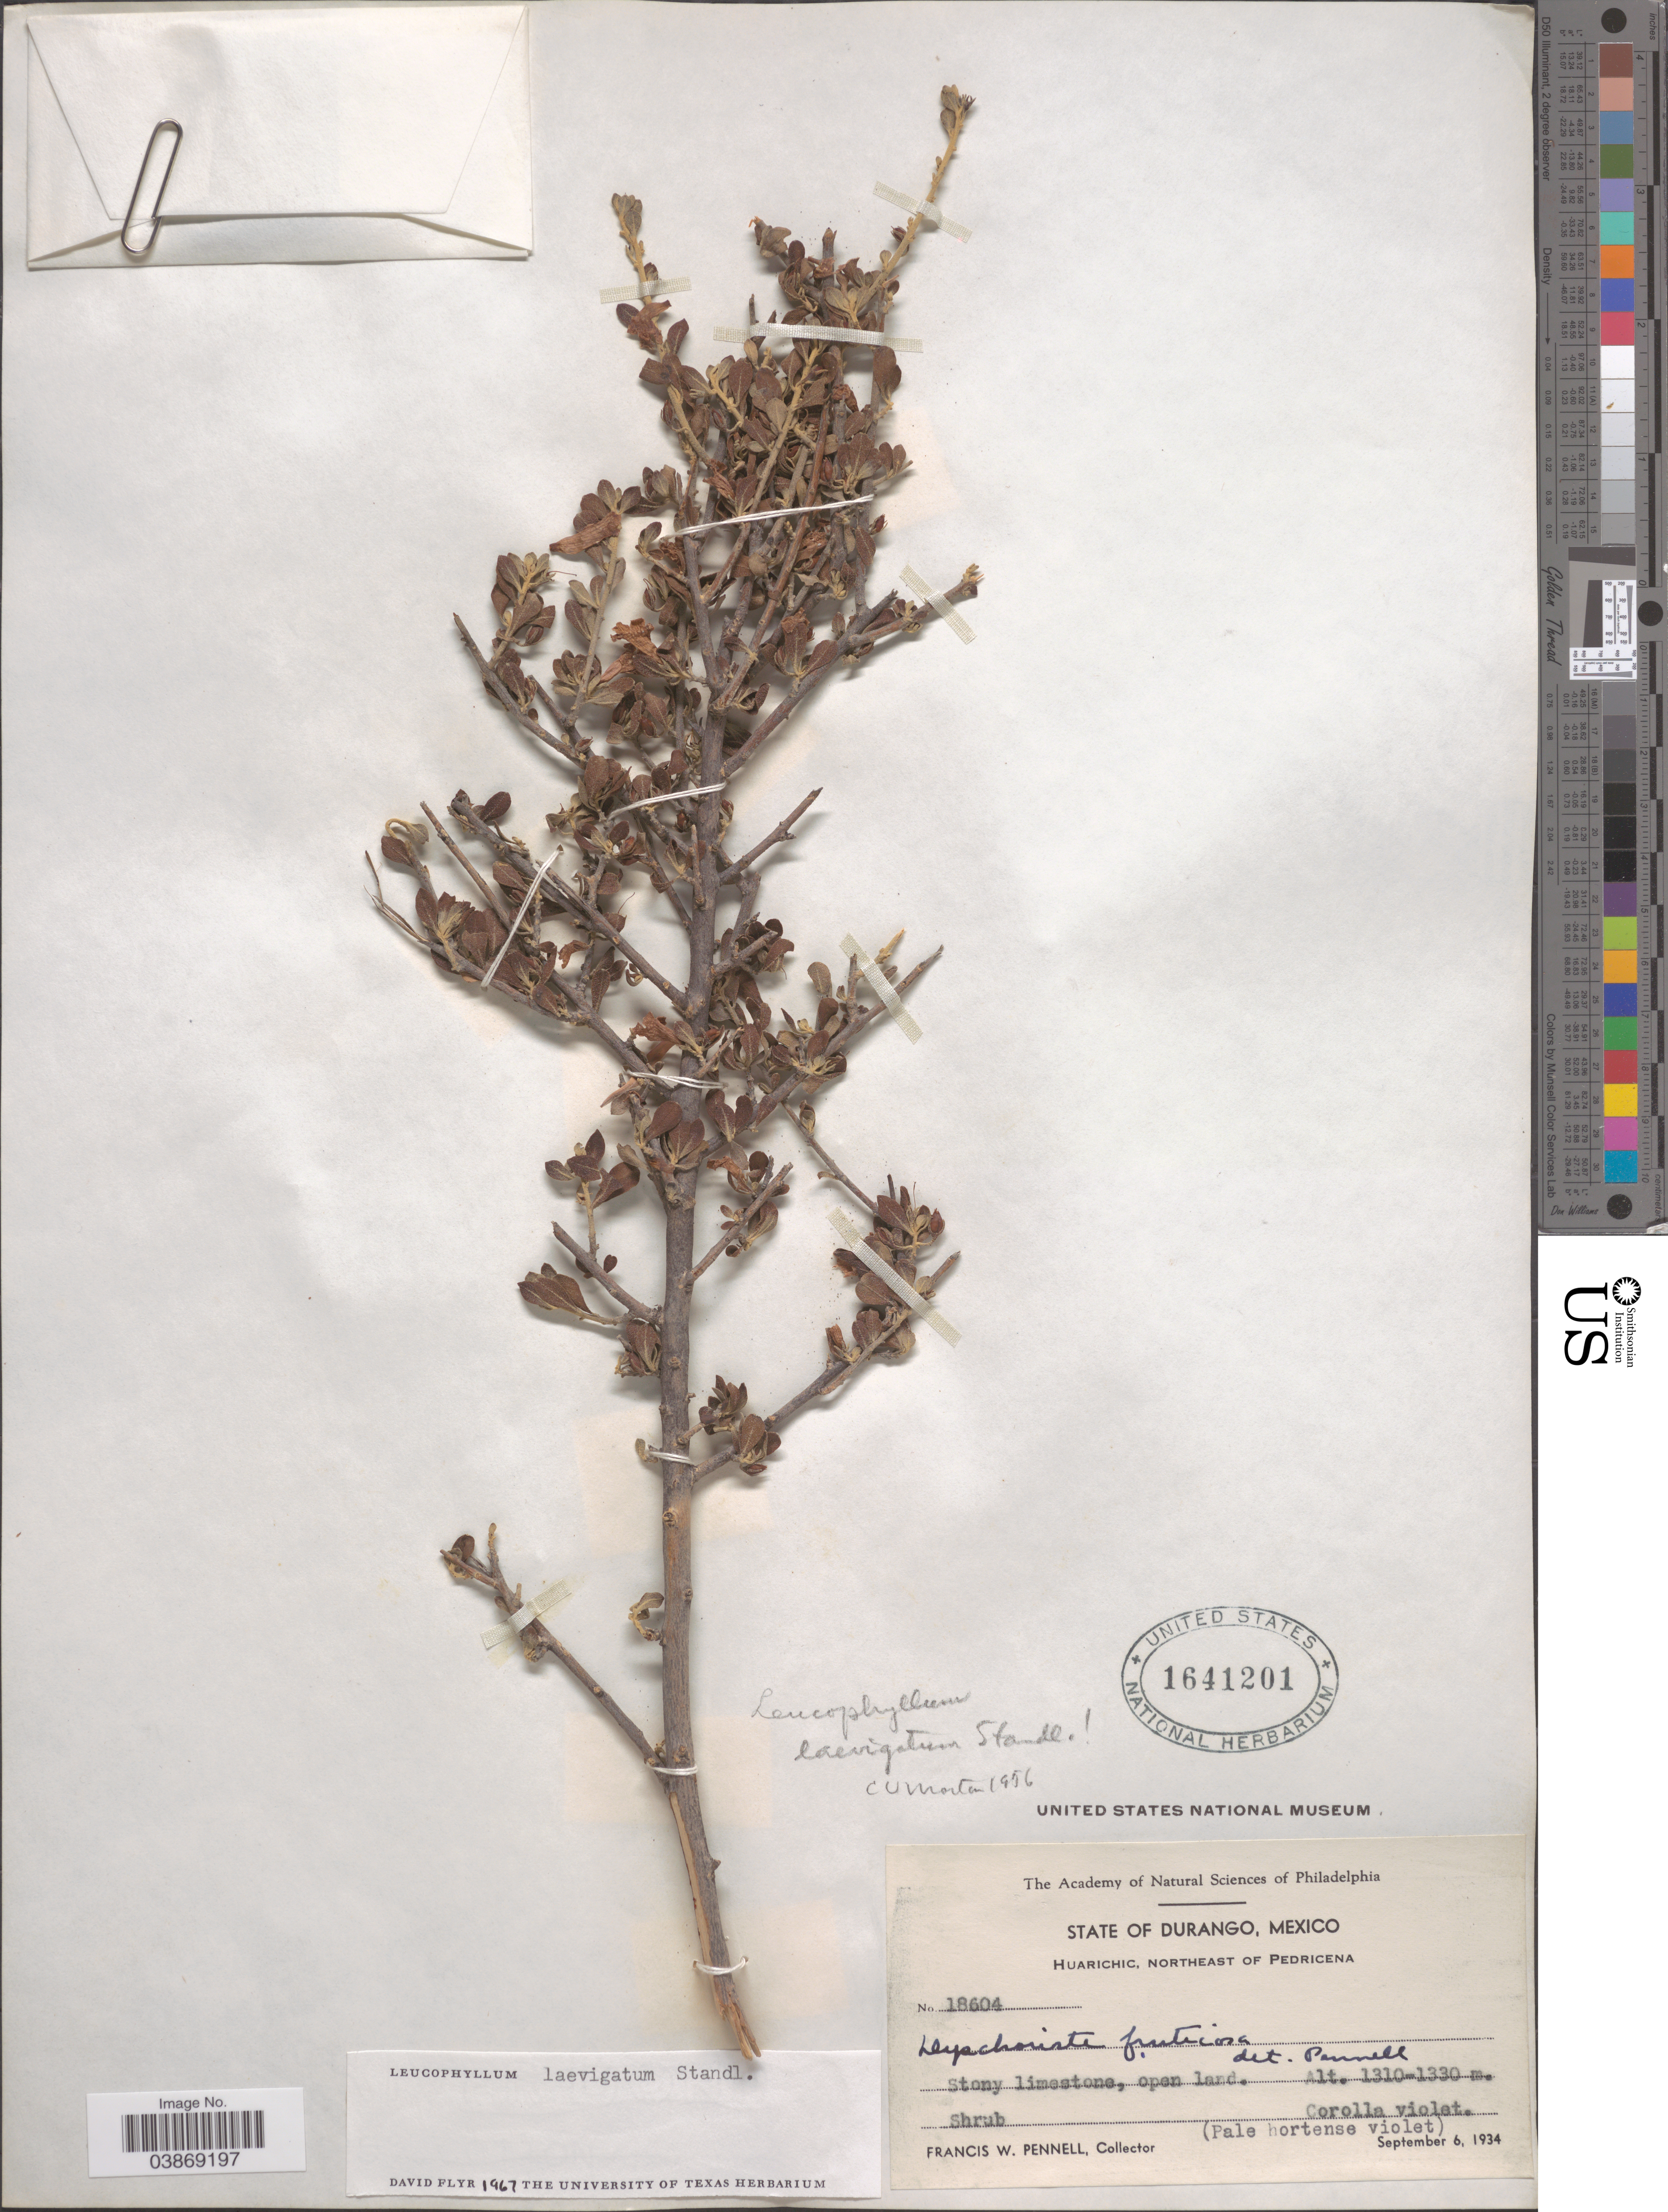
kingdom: Plantae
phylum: Tracheophyta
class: Magnoliopsida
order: Lamiales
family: Scrophulariaceae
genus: Leucophyllum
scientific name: Leucophyllum laevigatum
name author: Standl.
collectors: F. W. Pennell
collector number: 18604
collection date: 1934-09-06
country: Mexico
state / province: Durango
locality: Huarichic, Northeast of Pedricena.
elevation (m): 1310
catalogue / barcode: US 1641201